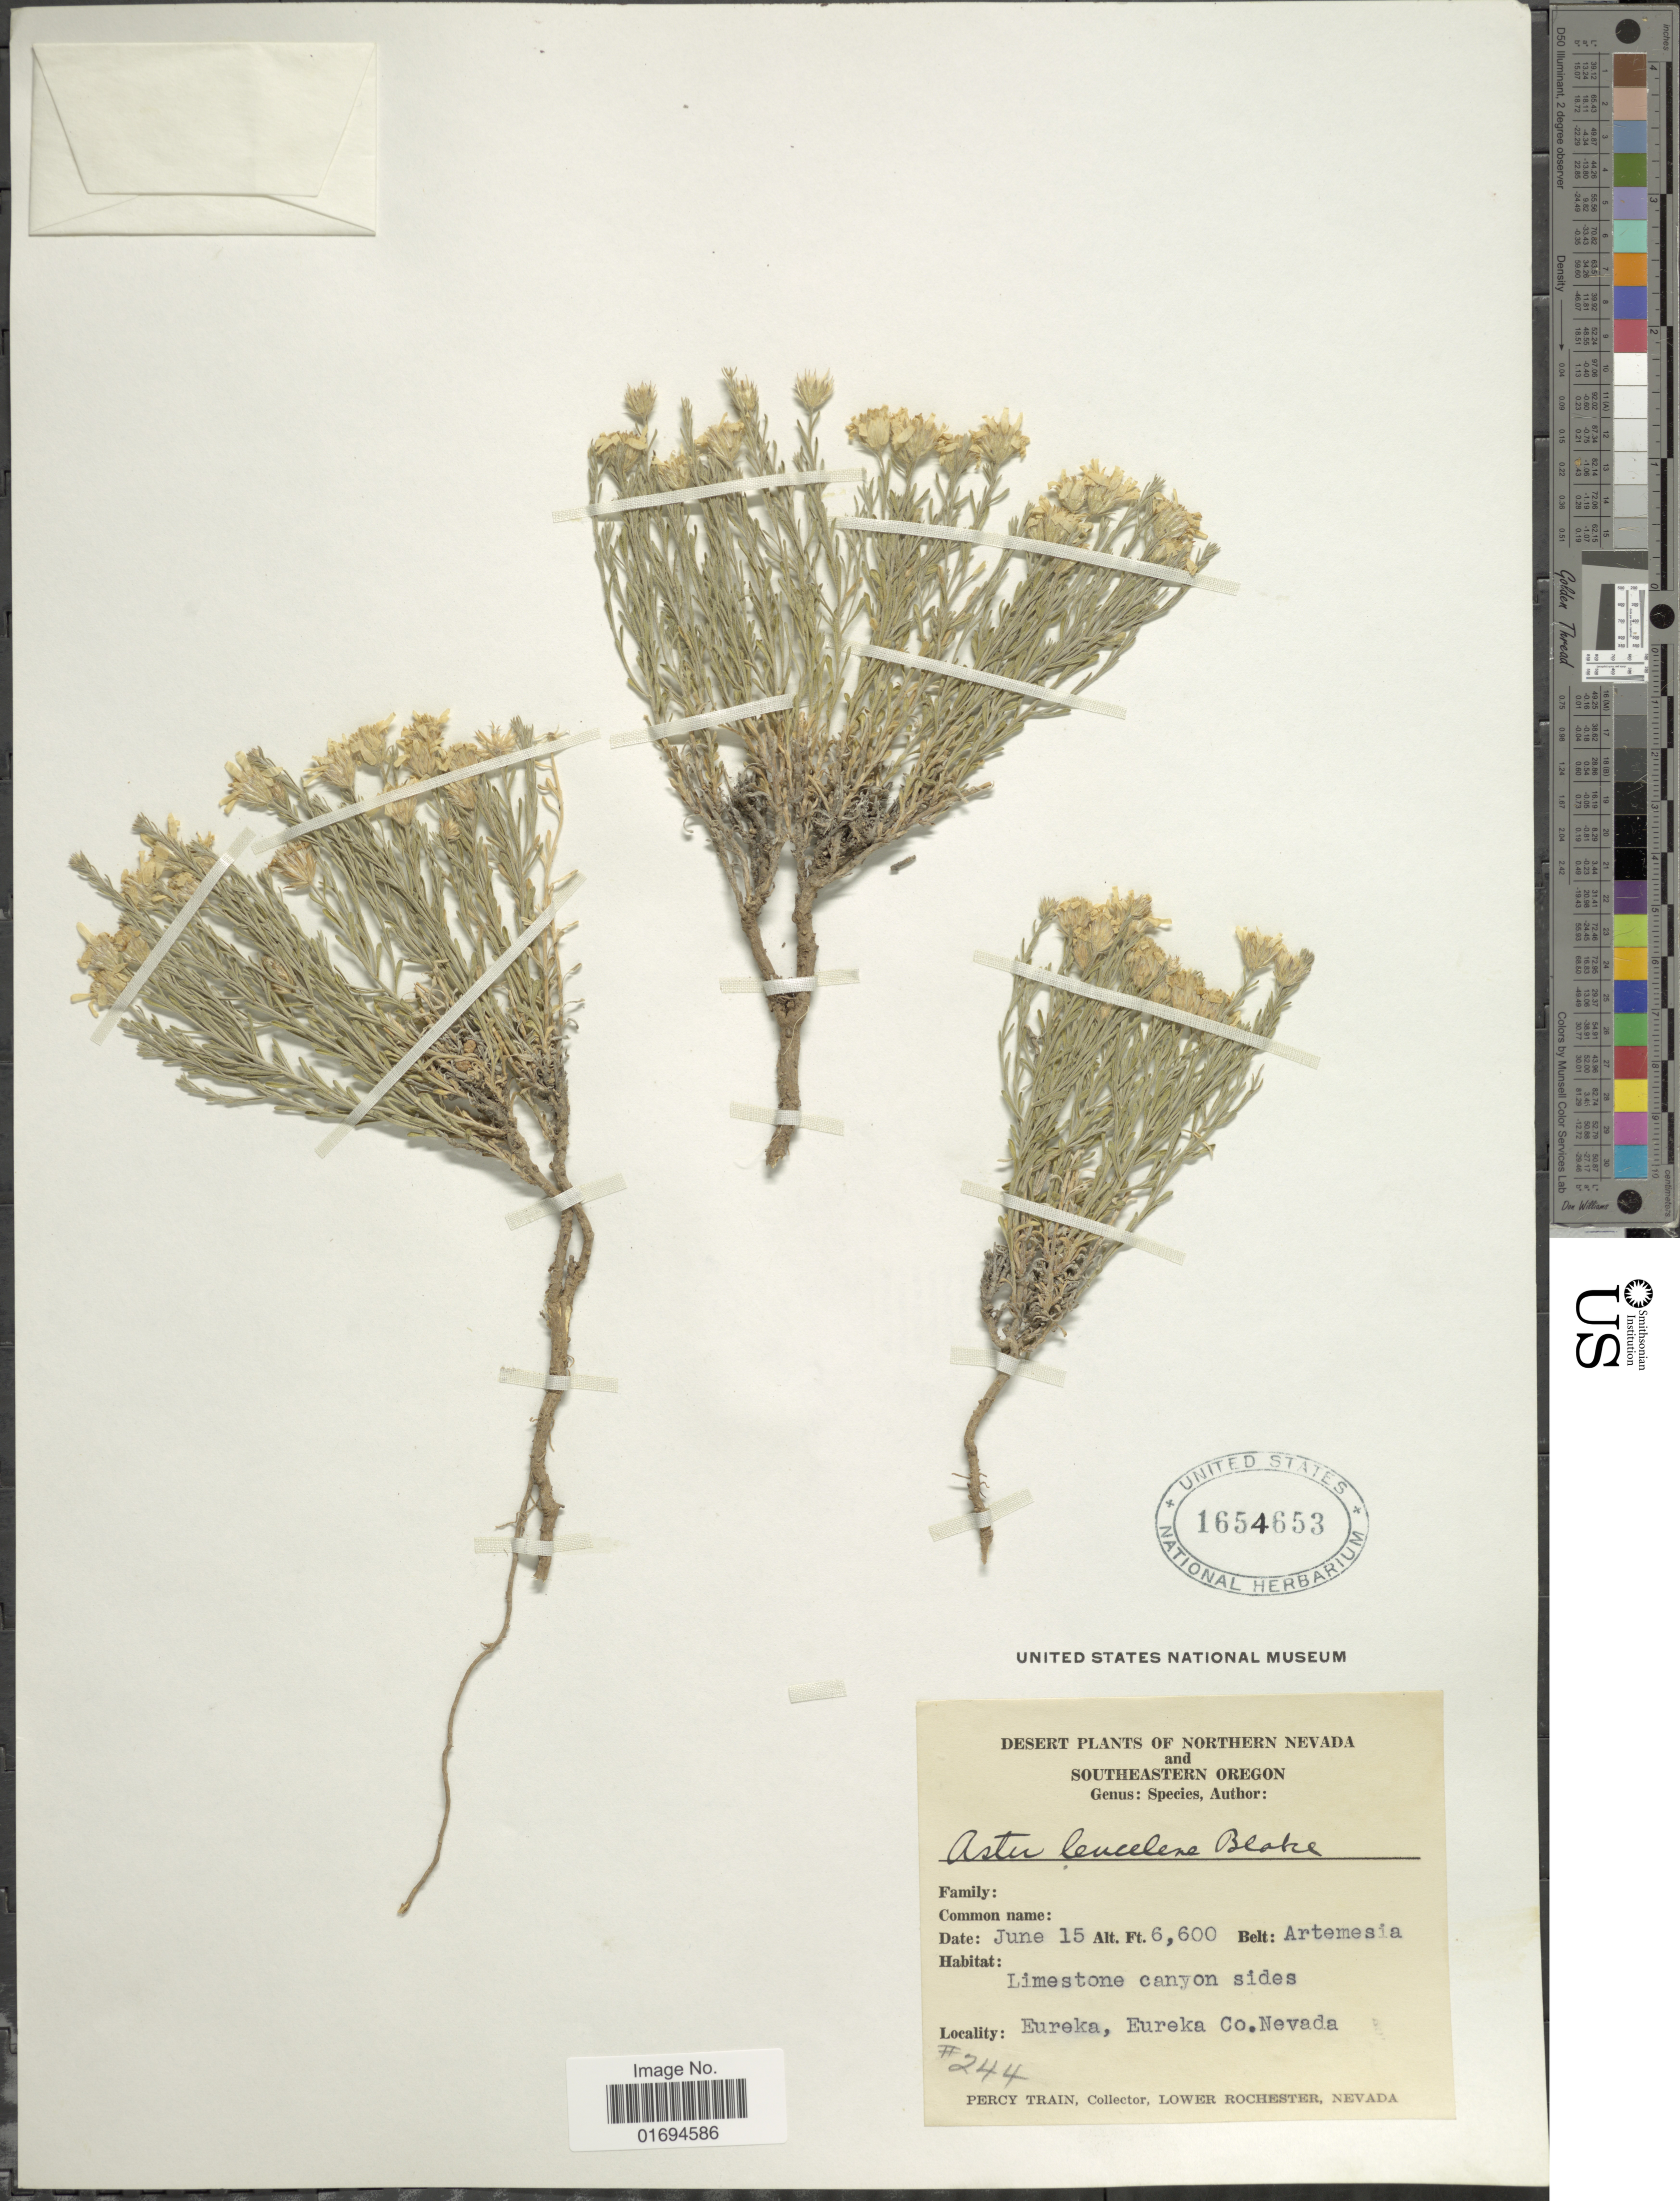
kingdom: Plantae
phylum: Tracheophyta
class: Magnoliopsida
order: Asterales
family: Asteraceae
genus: Chaetopappa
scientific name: Chaetopappa ericoides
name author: (Torr.) G.L. Nesom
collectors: P. Train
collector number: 244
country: United States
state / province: Nevada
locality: Northern Nevada, Eureka, Eureka Co., Nevada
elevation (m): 2012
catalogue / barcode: US 1654653